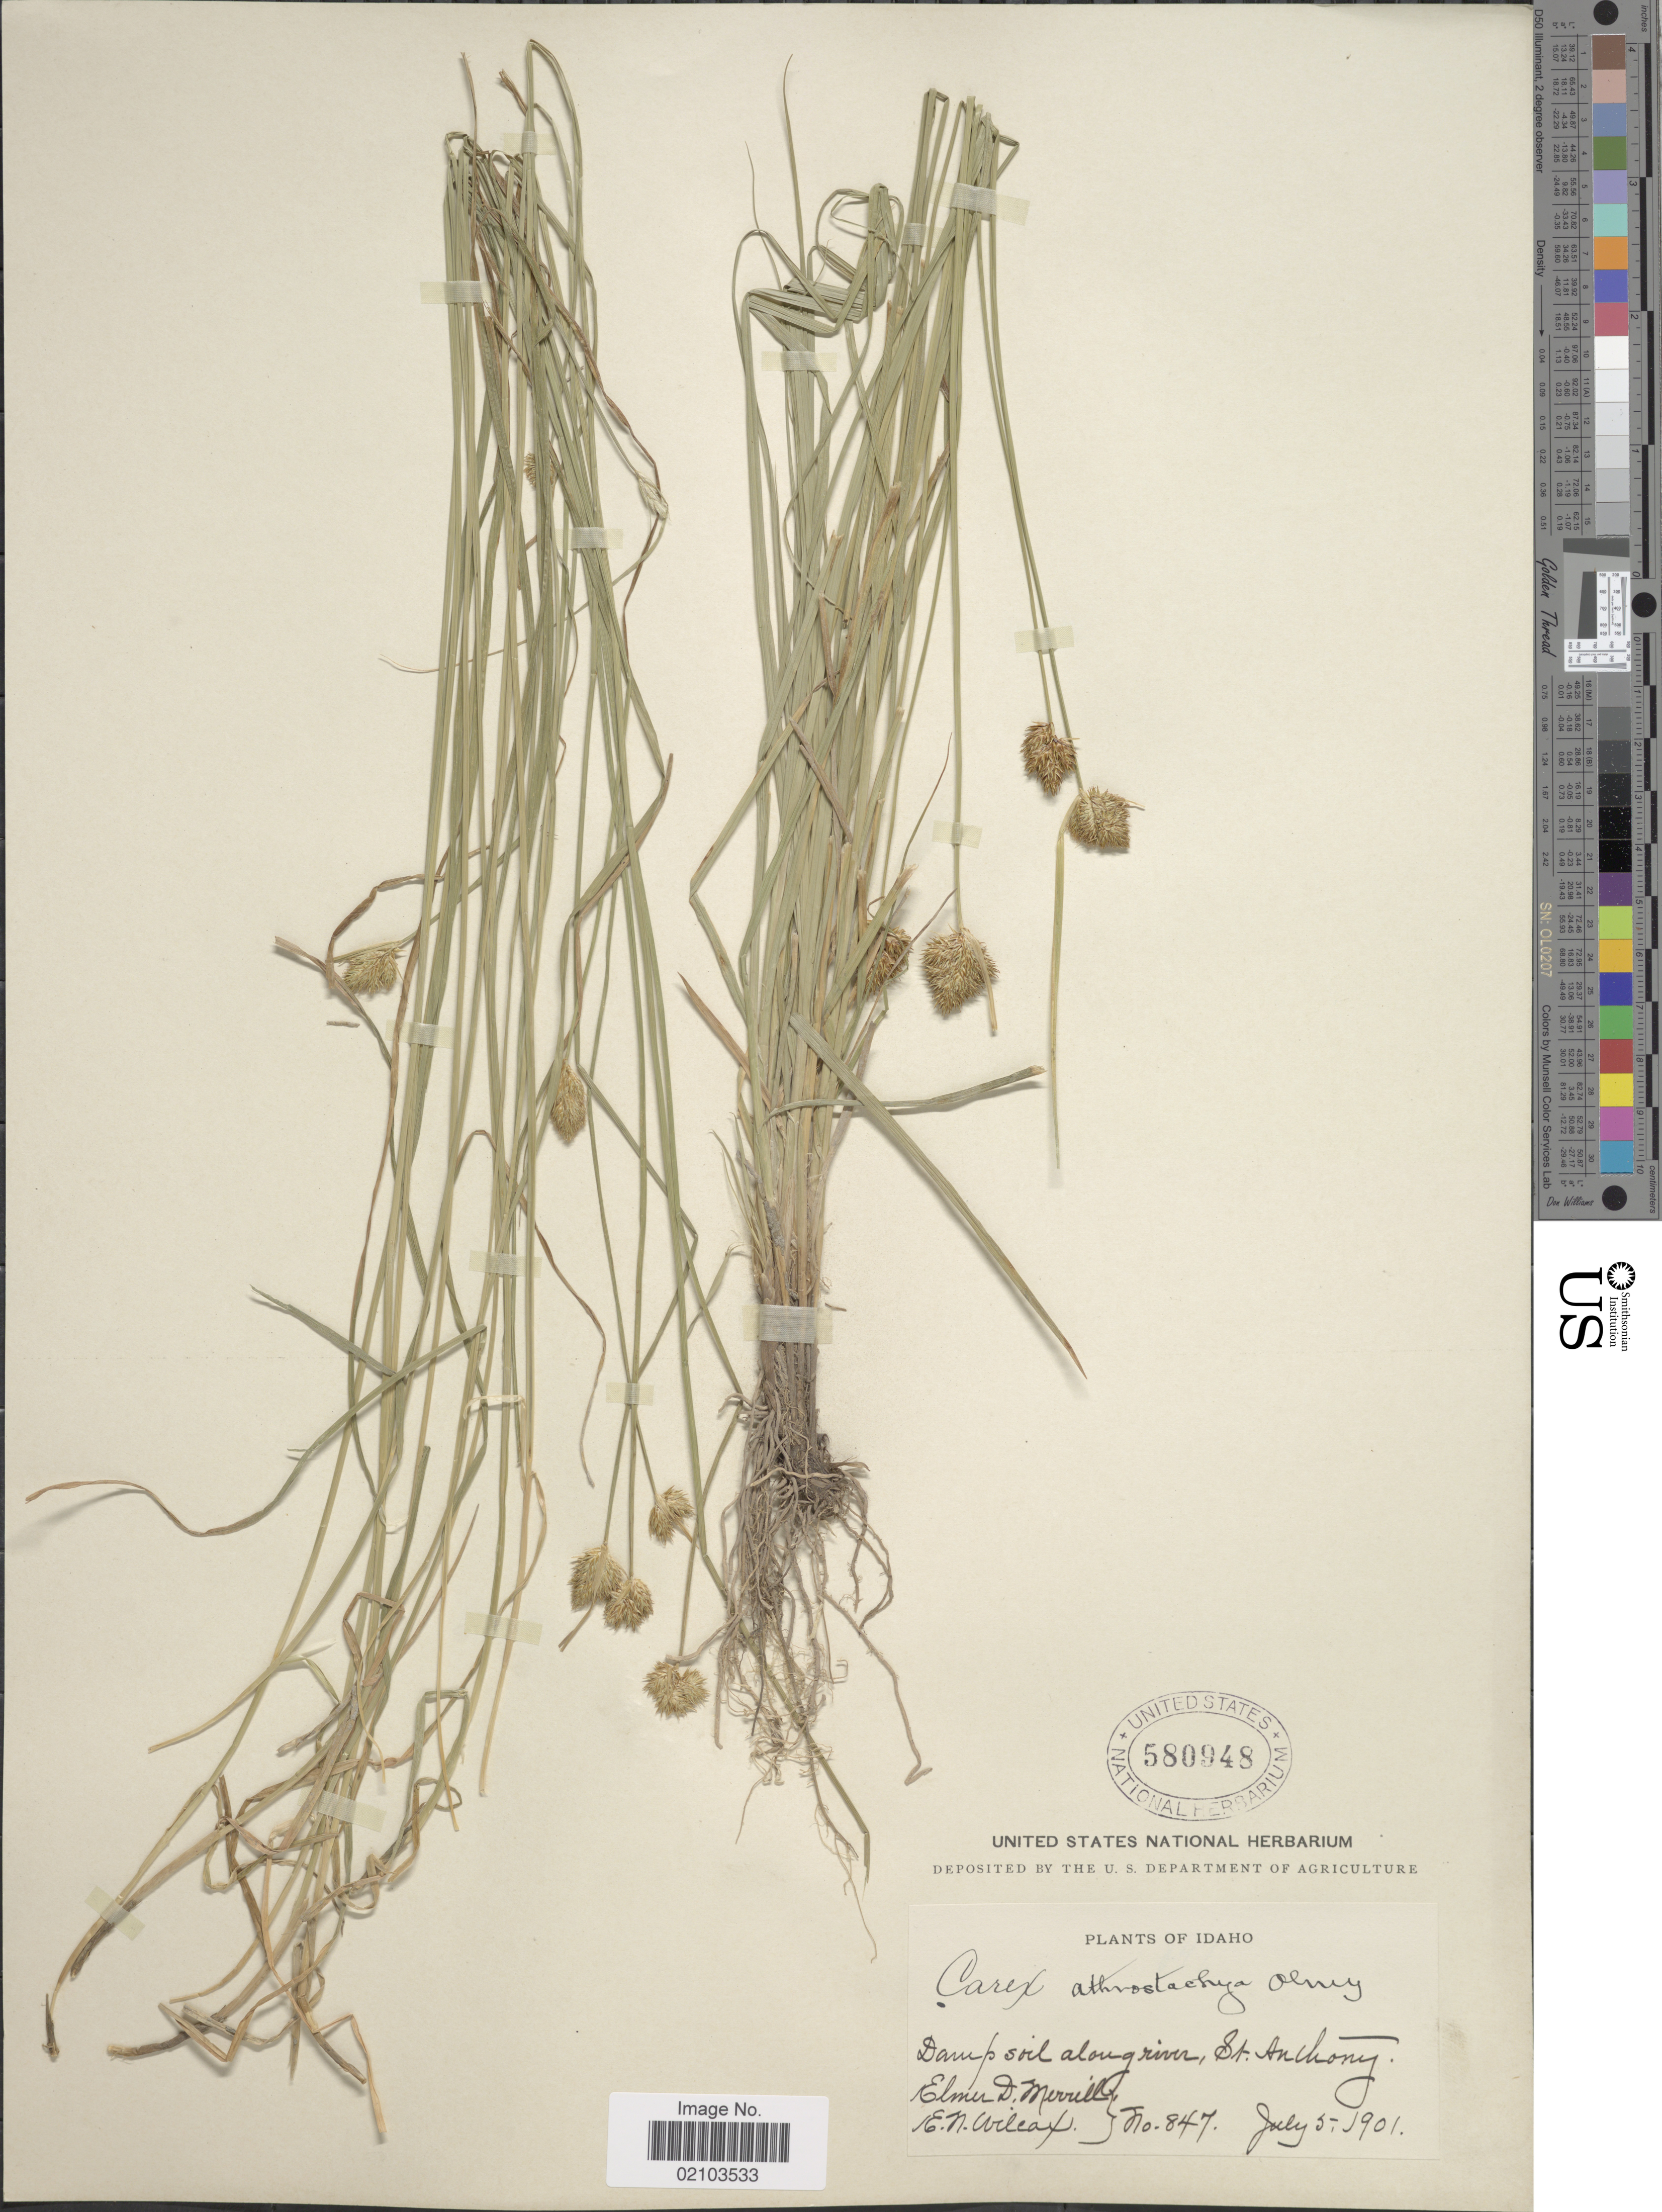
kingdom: Plantae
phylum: Tracheophyta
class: Liliopsida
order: Poales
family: Cyperaceae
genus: Carex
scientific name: Carex athrostachya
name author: Olney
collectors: E. D. Merrill & E. Wilcox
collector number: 847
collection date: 1901-07-05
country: United States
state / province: Idaho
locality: Damp soil along river, St. Anthony.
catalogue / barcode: US 580948